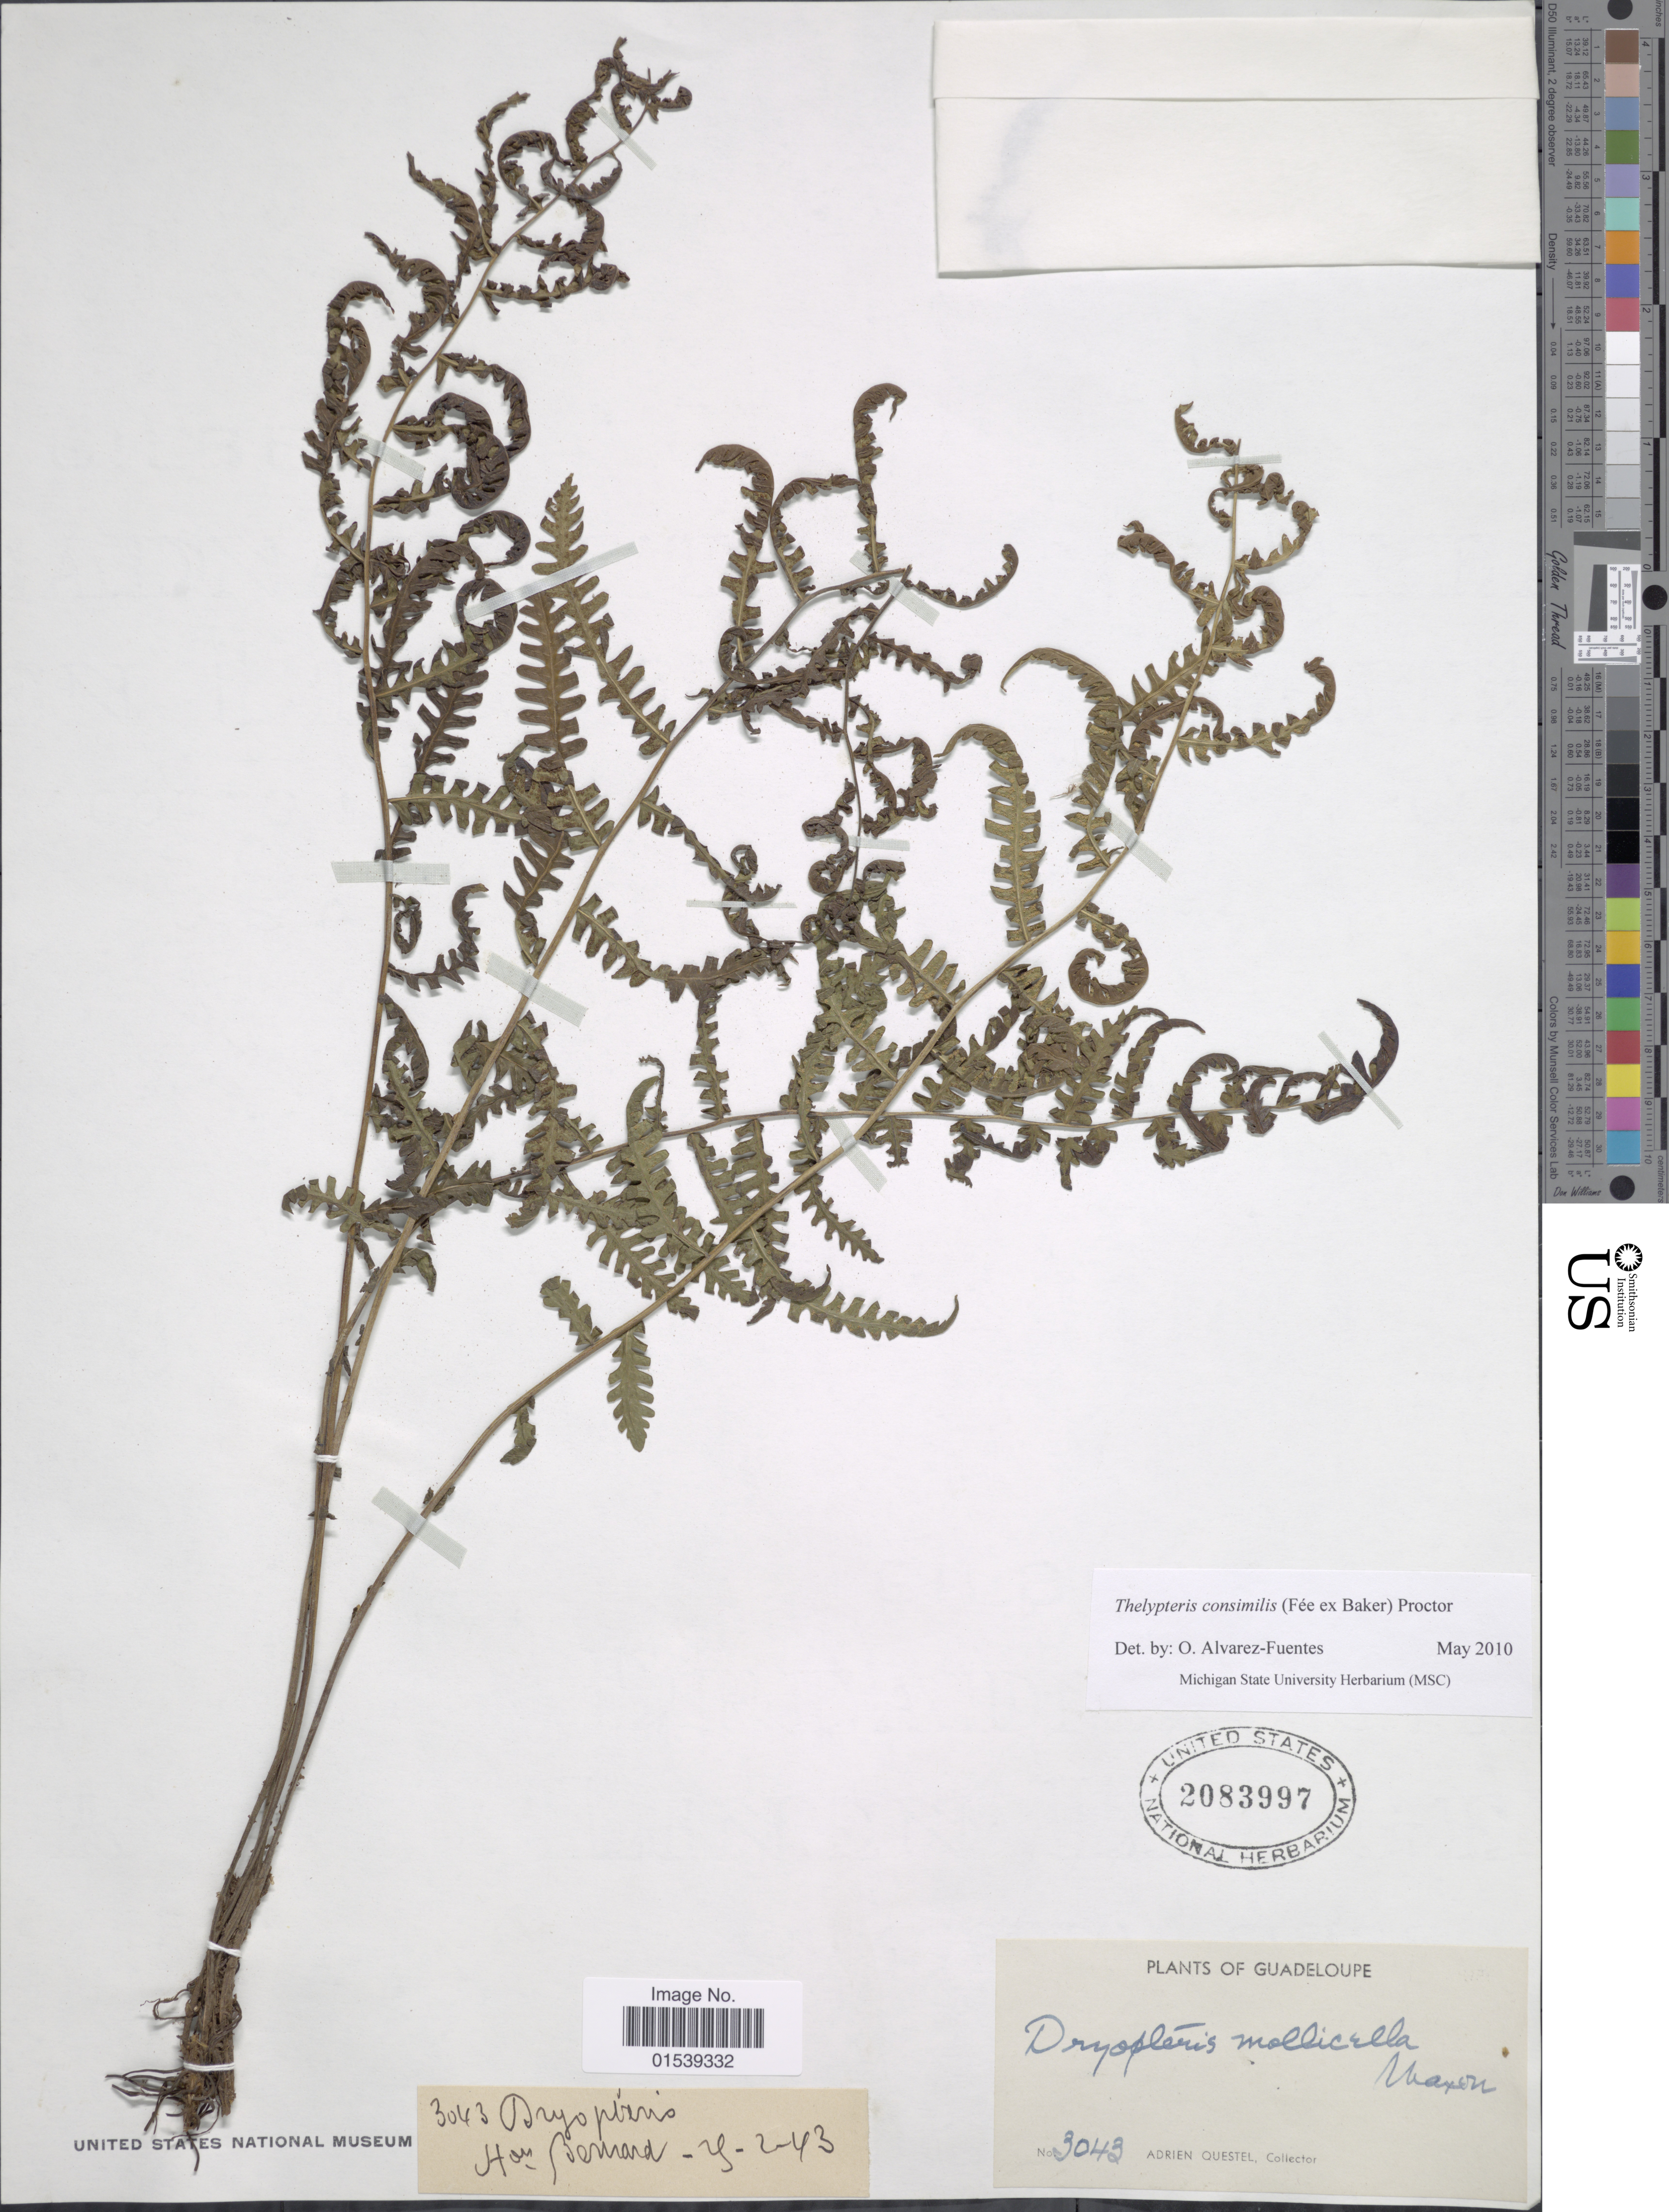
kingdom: Plantae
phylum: Tracheophyta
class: Polypodiopsida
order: Polypodiales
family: Thelypteridaceae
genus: Amauropelta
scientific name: Amauropelta gracilis ined. 2015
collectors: A. Questel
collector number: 3043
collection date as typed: Transcribed d/m/y: 25/2/43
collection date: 1943-02-04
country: Guadeloupe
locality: St. Bernard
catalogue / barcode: US 2083997